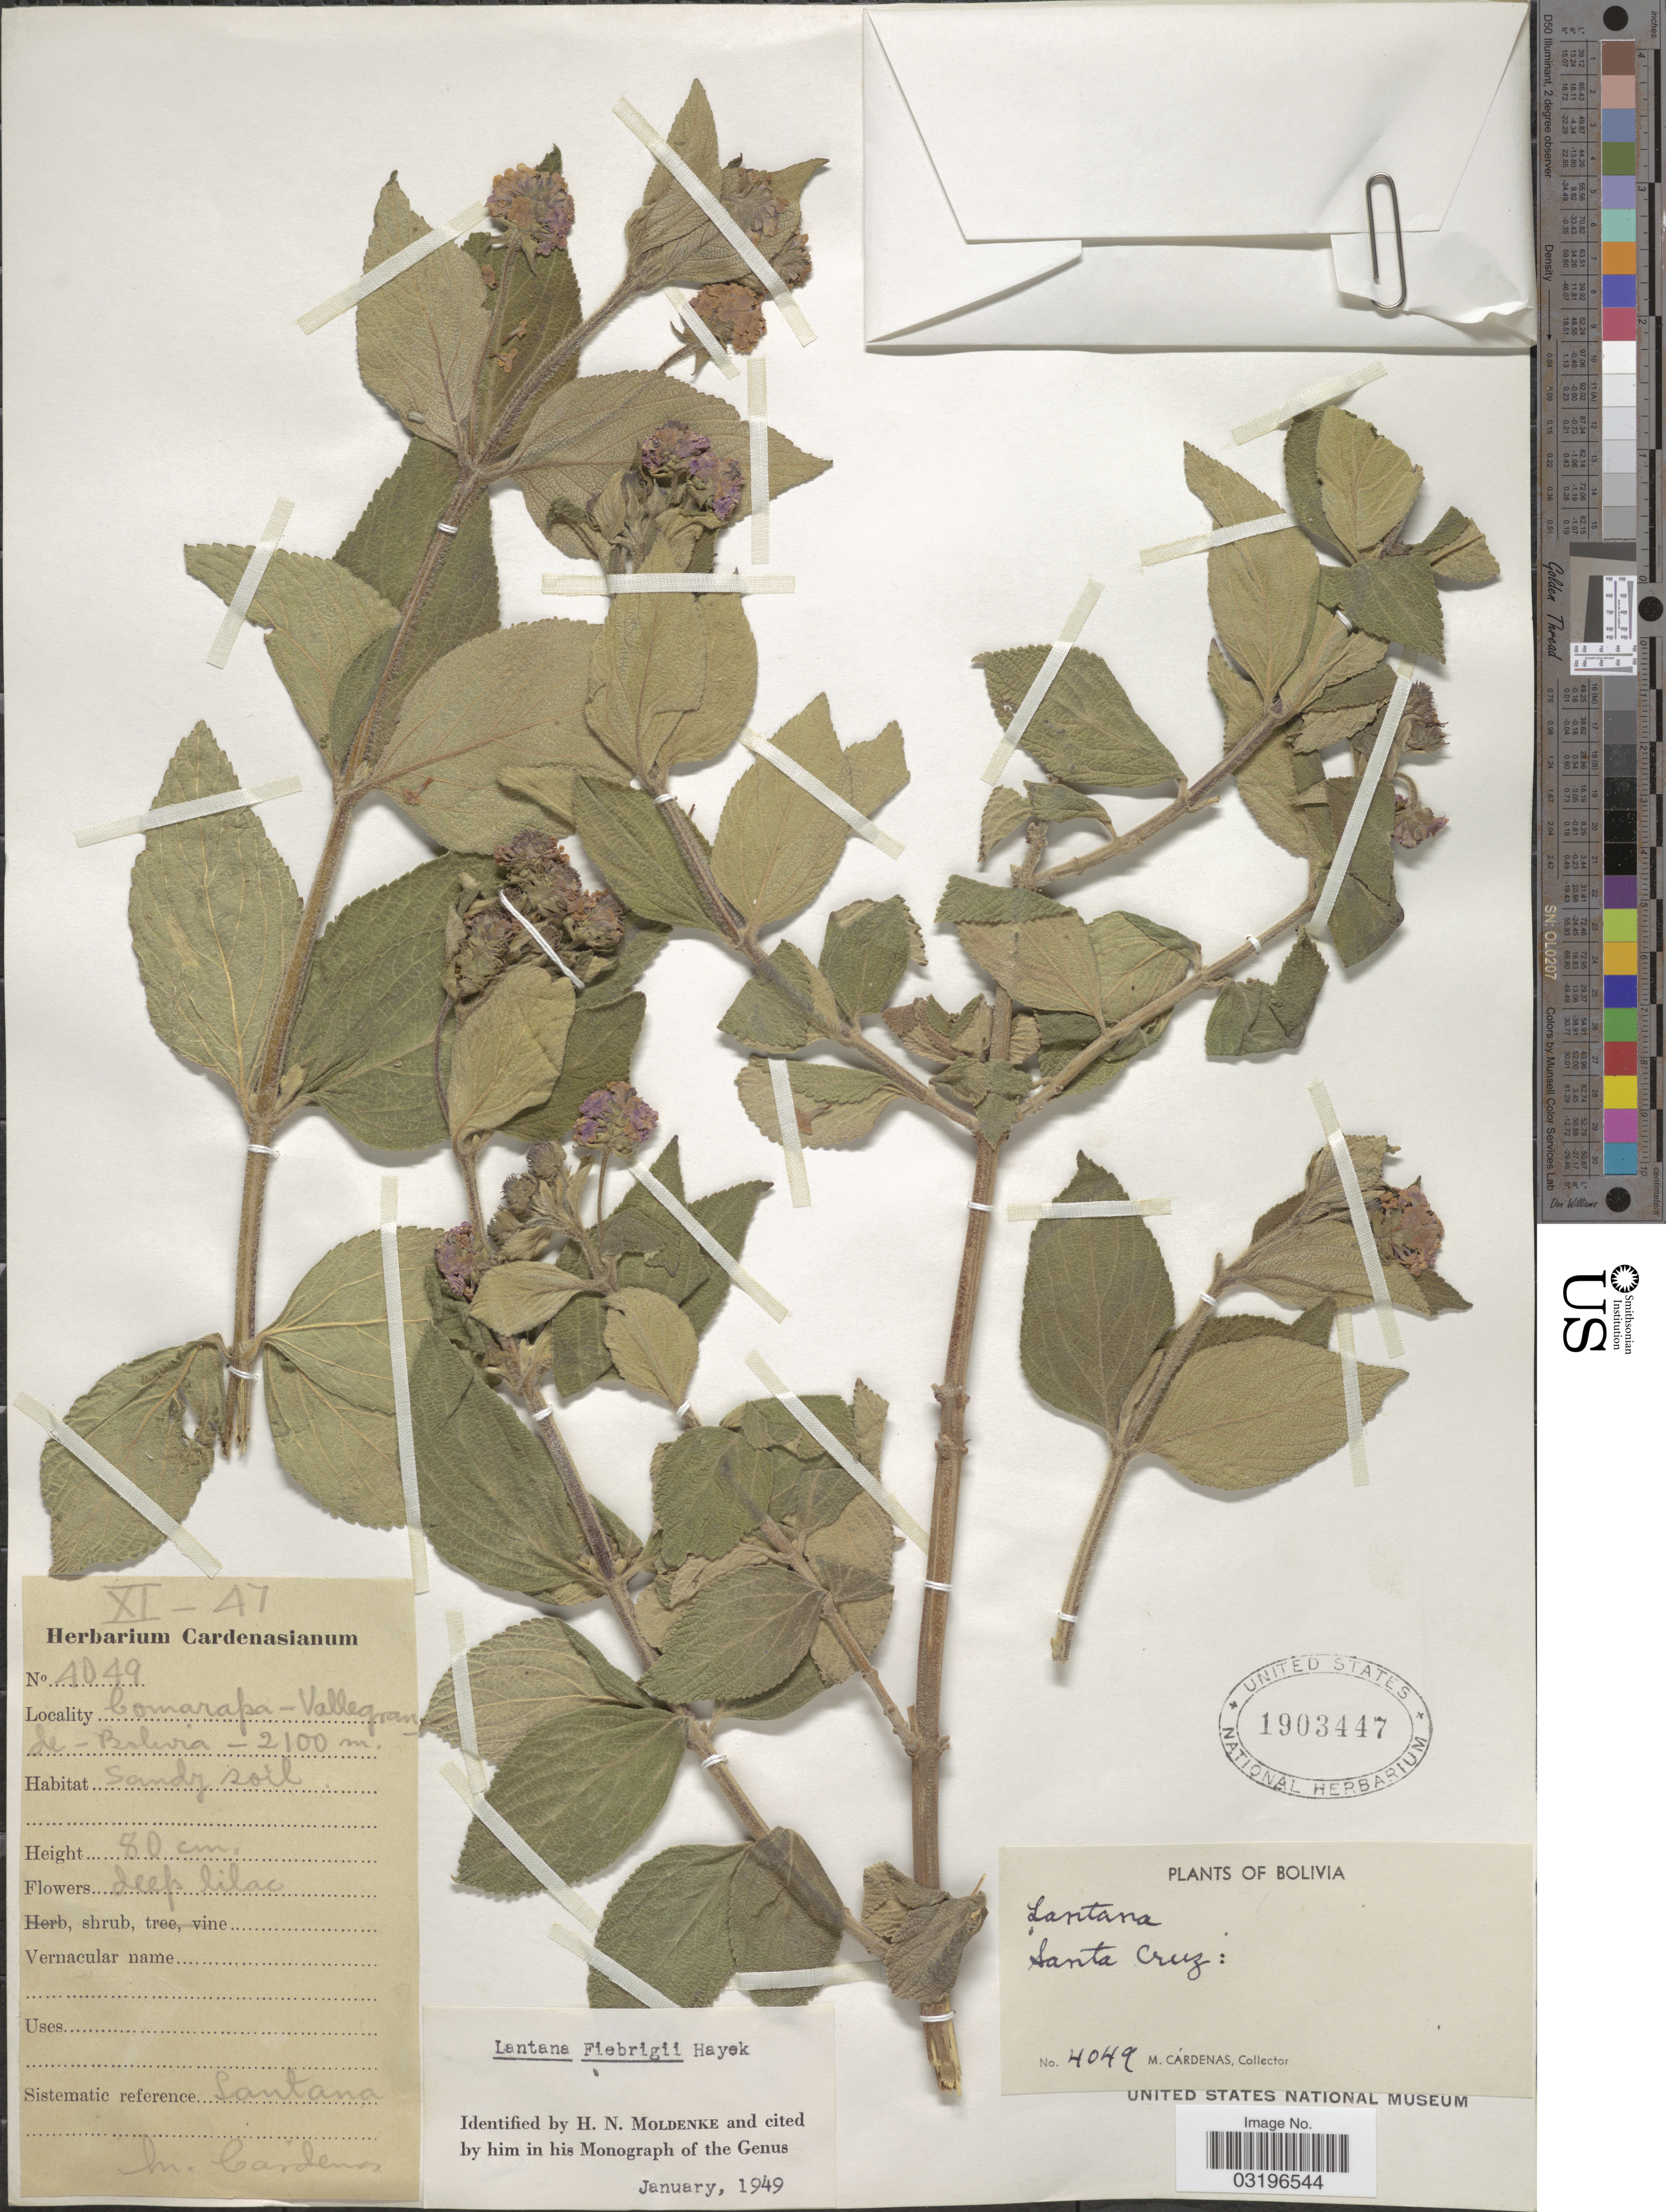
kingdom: Plantae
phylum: Tracheophyta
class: Magnoliopsida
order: Lamiales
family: Verbenaceae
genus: Lantana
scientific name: Lantana fiebrigii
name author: Hayek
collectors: M. Cárdenas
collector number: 4049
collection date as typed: Transcribed d/m/y: /11/47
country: Bolivia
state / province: Santa Cruz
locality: Comarapa - Vallegrande.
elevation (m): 2100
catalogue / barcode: US 1903447